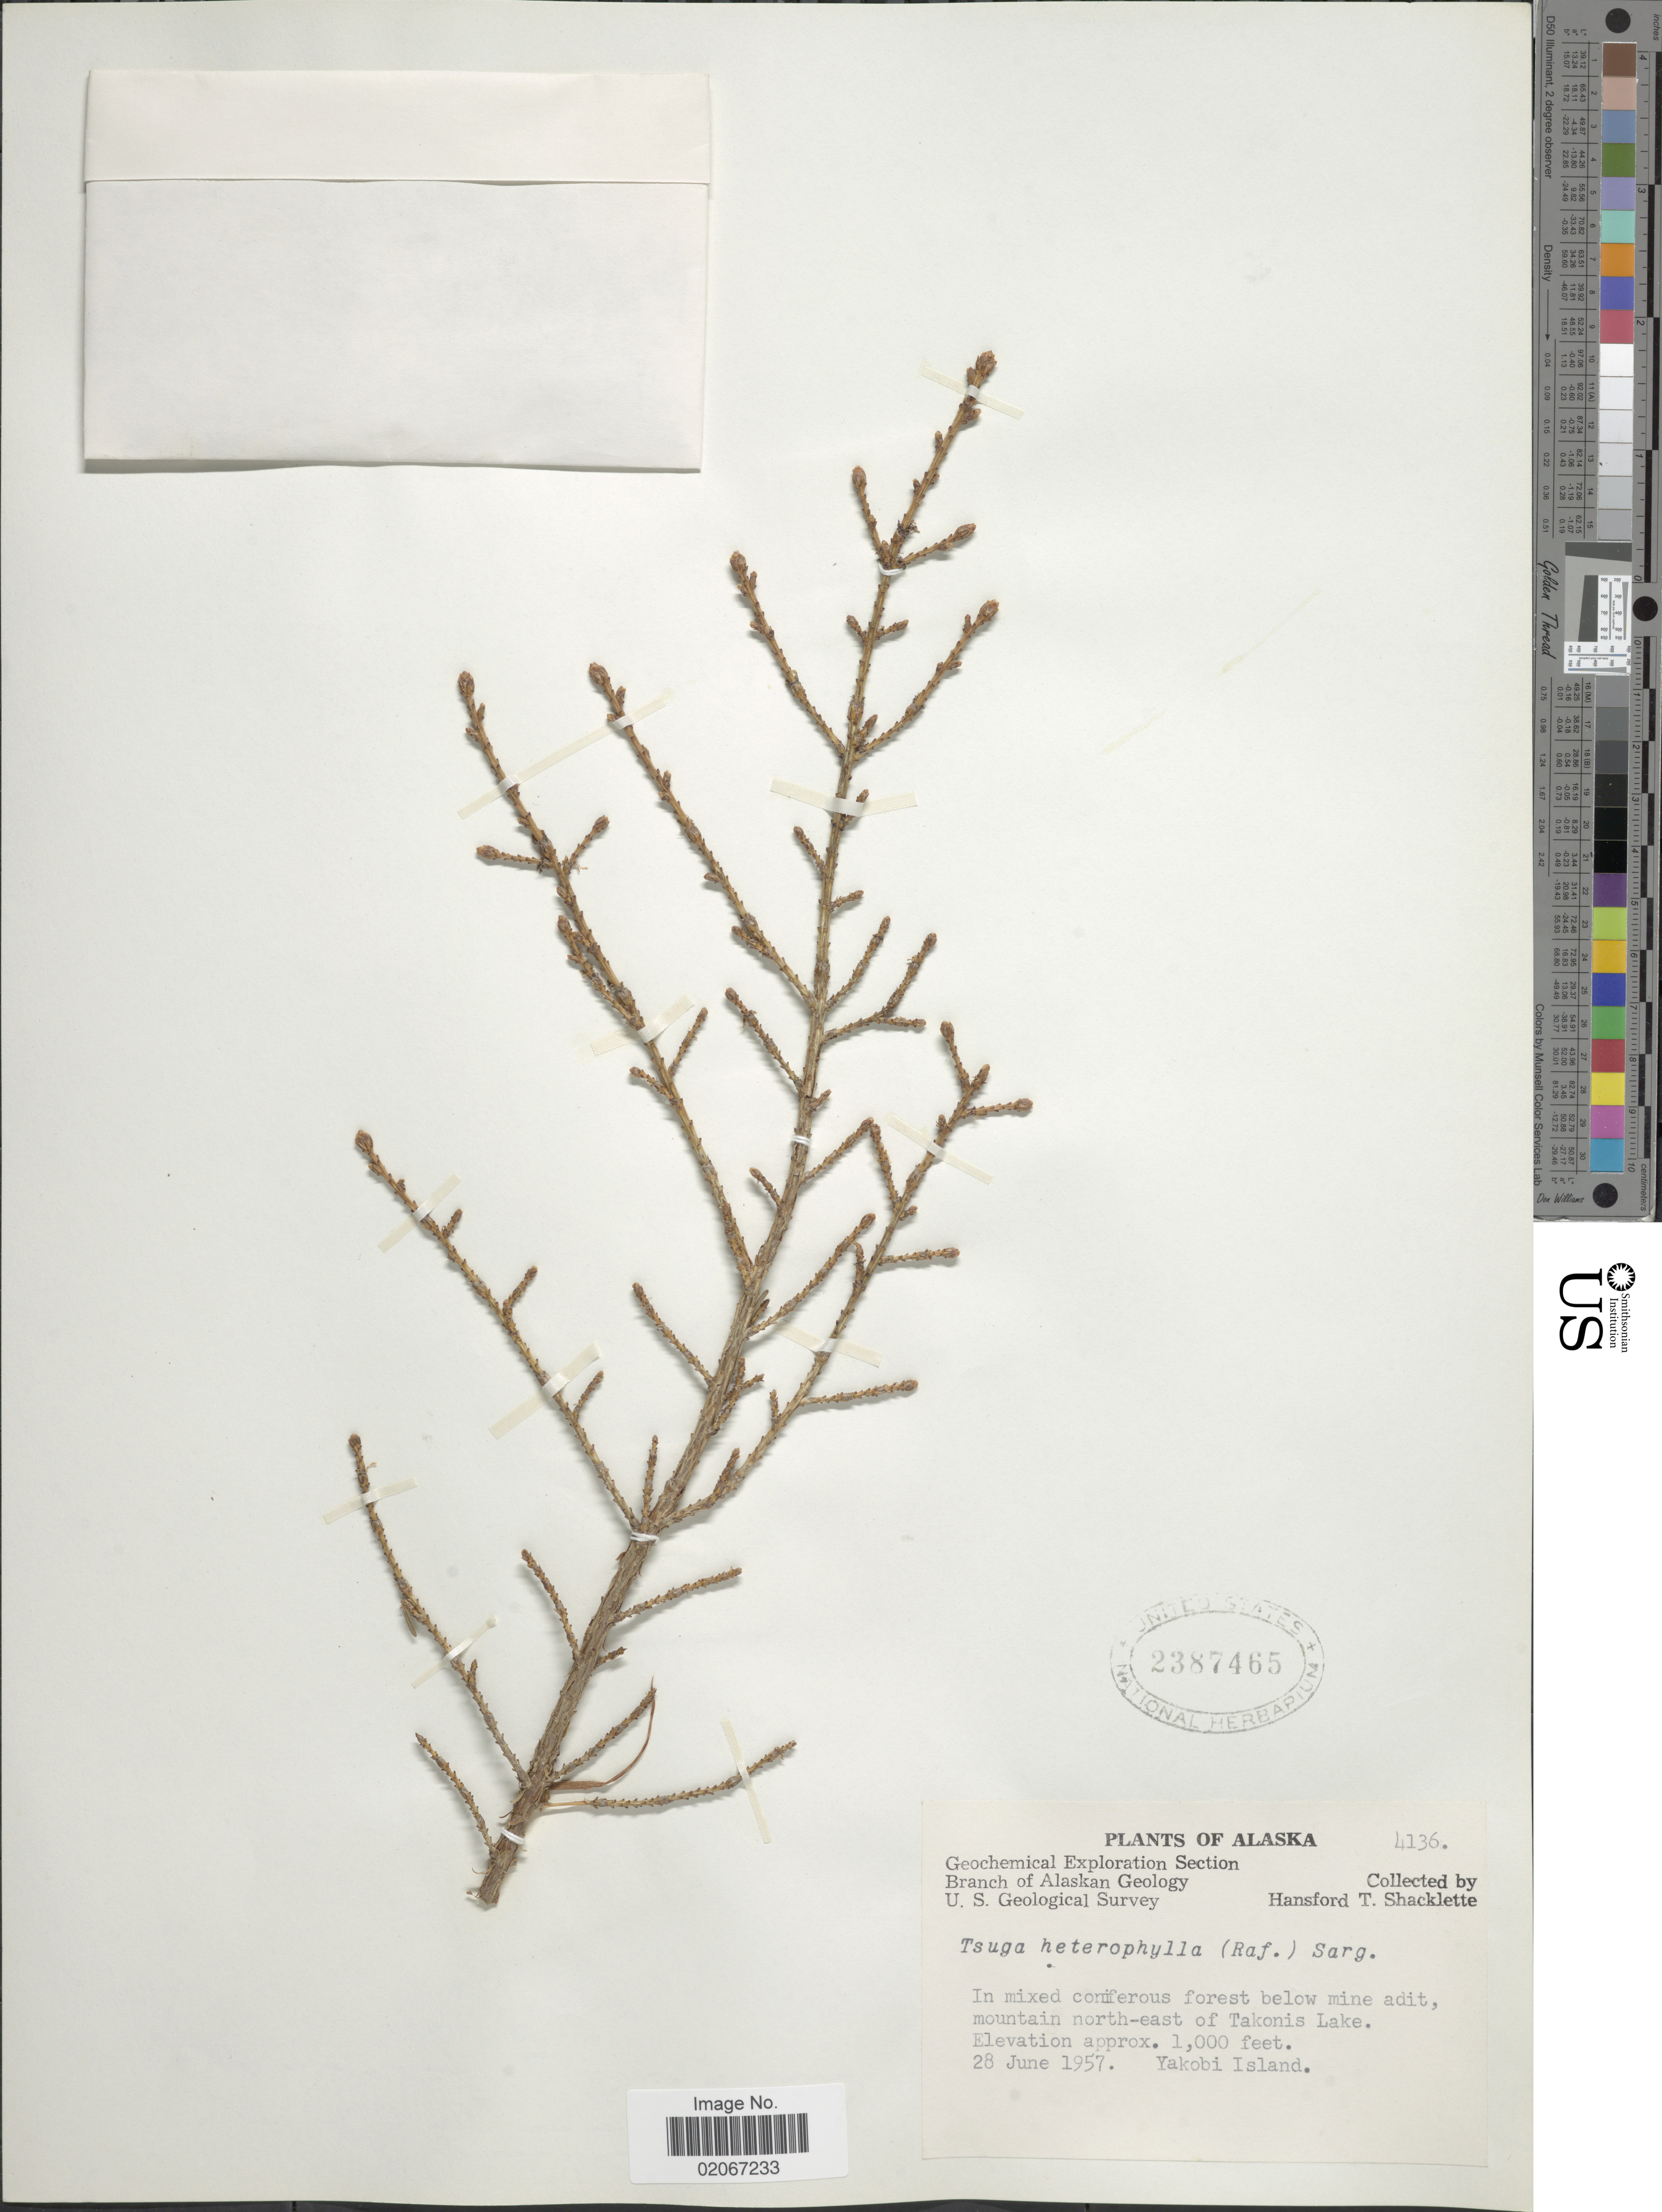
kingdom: Plantae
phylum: Tracheophyta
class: Pinopsida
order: Pinales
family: Pinaceae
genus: Tsuga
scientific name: Tsuga heterophylla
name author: (Raf.) Sarg.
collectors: H. Shacklette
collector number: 4136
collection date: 1957-06-28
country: United States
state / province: Alaska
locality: Mountain north- east of Takonis Lake. Yakobi Island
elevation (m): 305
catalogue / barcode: US 2387465